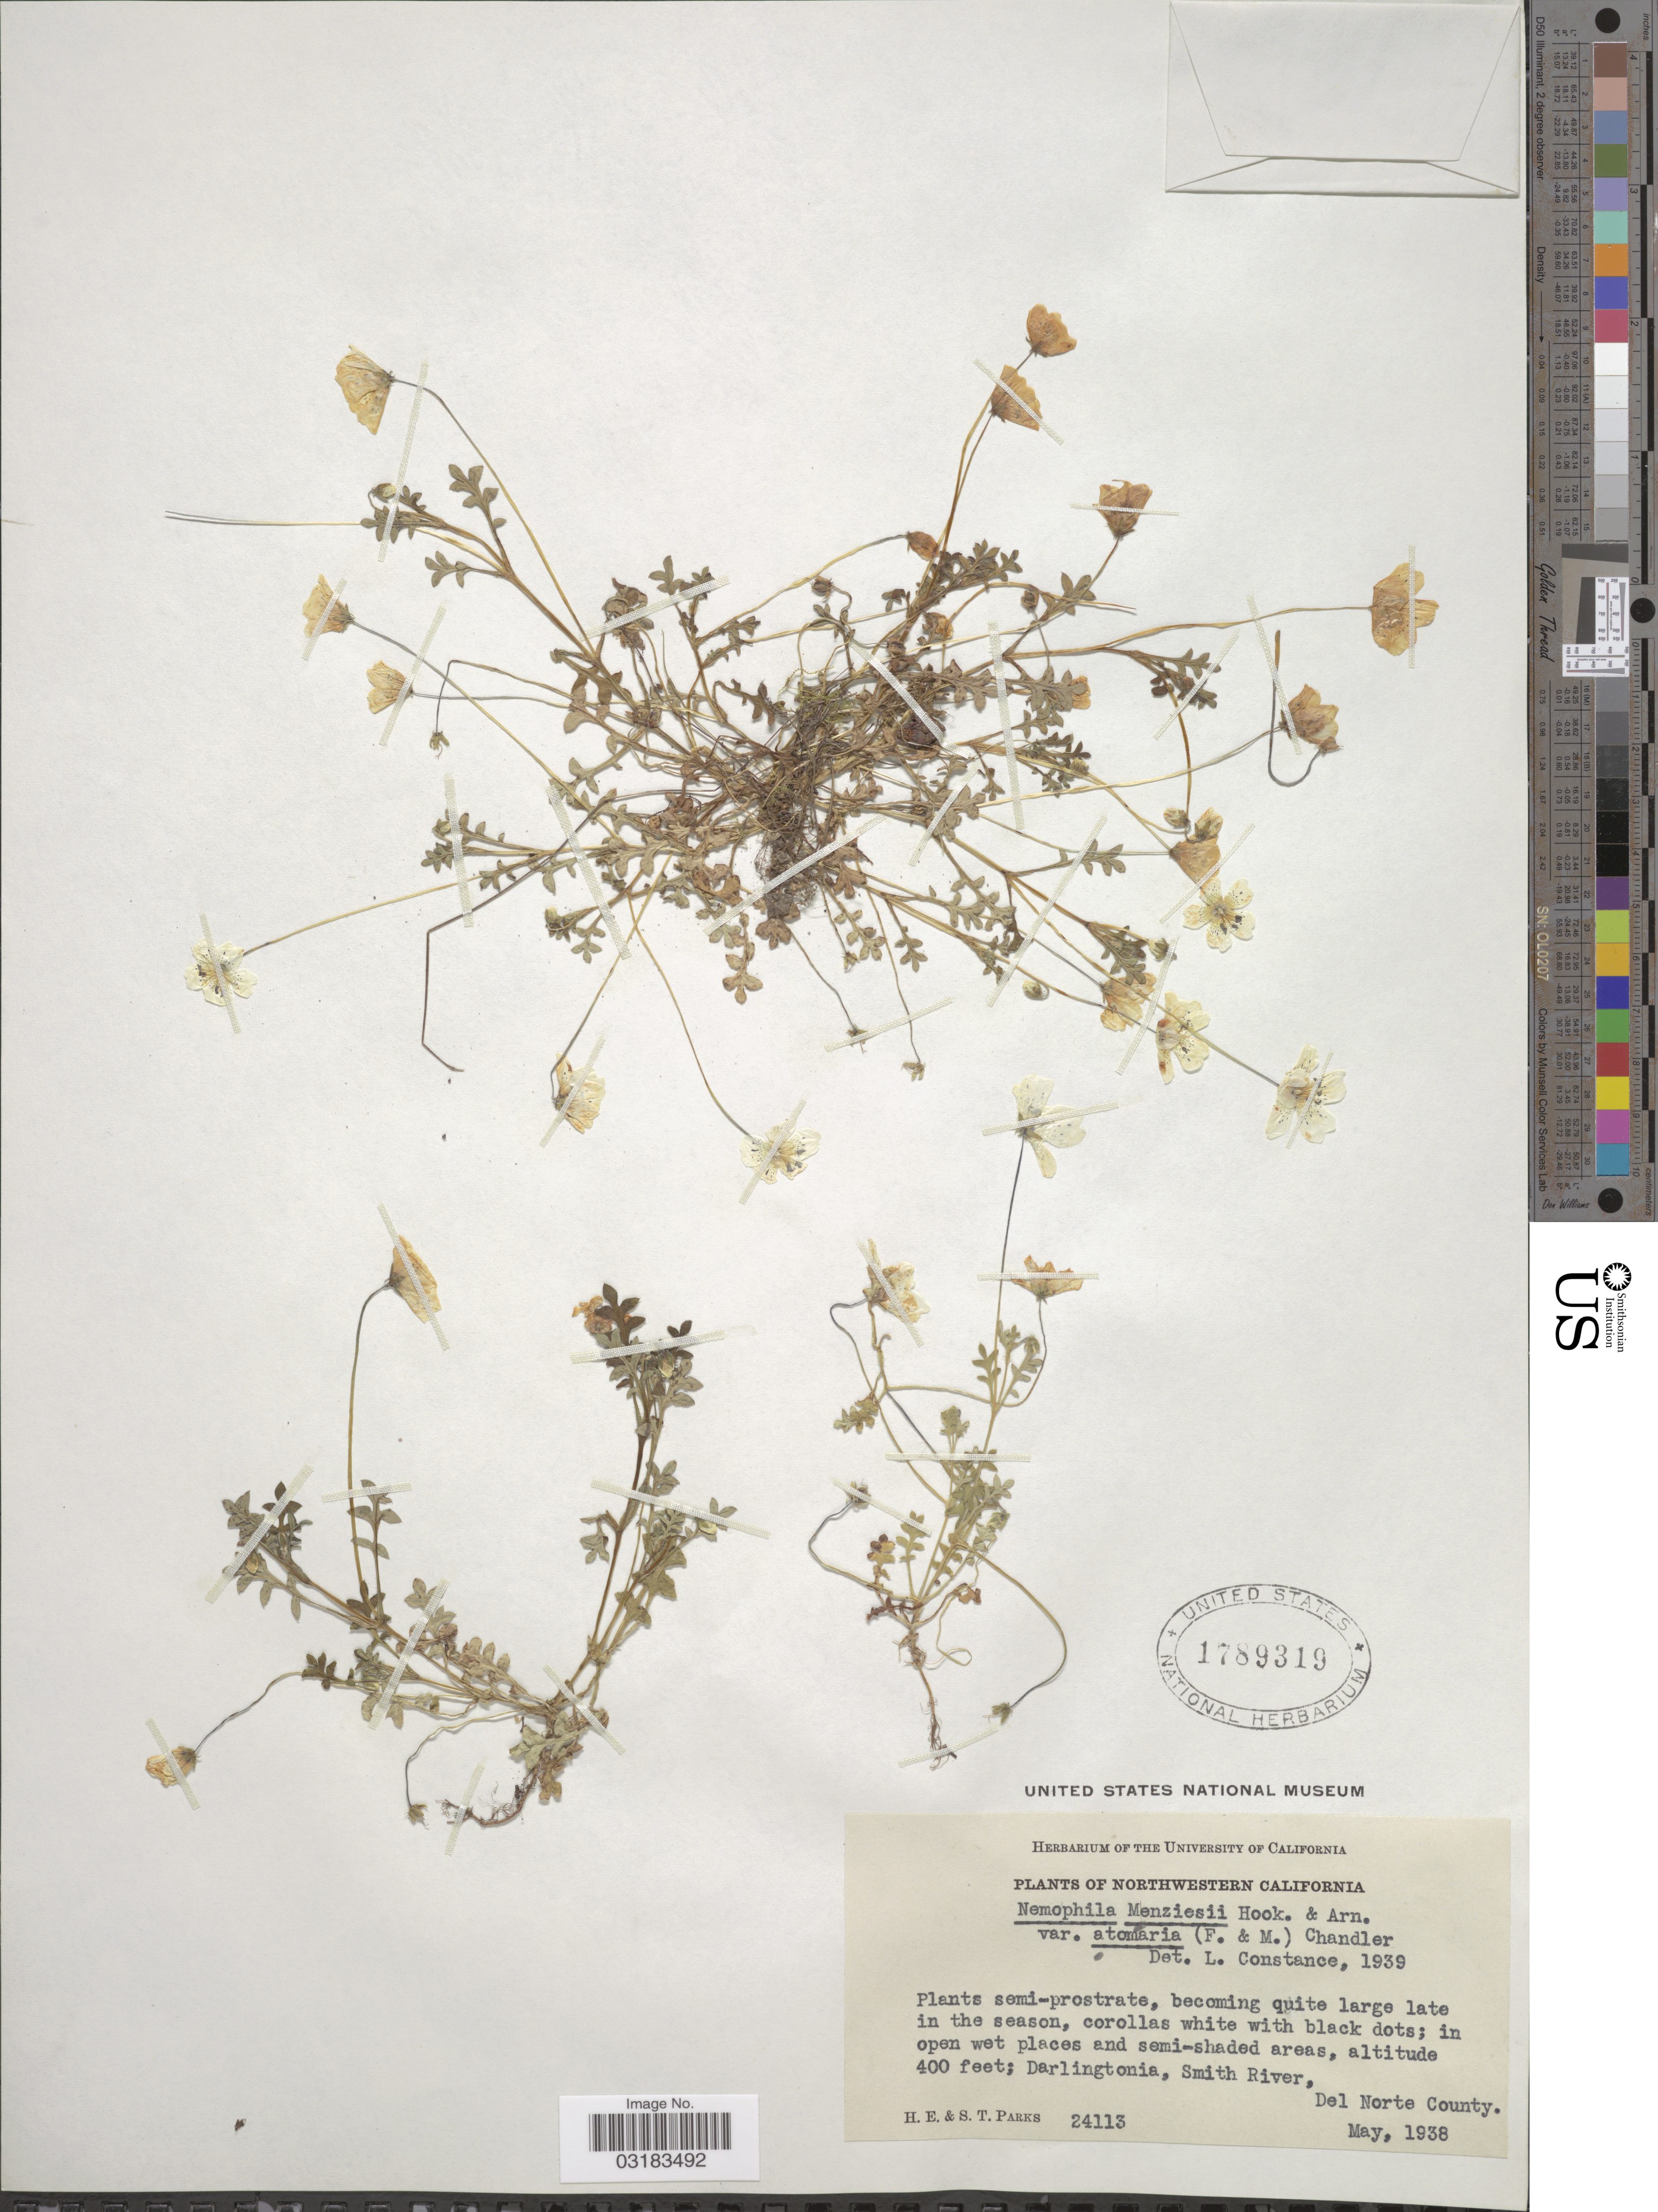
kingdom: Plantae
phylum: Tracheophyta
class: Magnoliopsida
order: Boraginales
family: Hydrophyllaceae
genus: Nemophila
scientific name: Nemophila menziesii var. atomaria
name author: (Fisch. & C.A. Mey.) H.P. Chandler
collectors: H. E. Parks & S. Parks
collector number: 24113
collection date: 1938-05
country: United States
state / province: California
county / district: Del Norte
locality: Northwestern California. Darlingtonia, Smith River, Del Norte County.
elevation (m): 122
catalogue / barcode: US 1789319